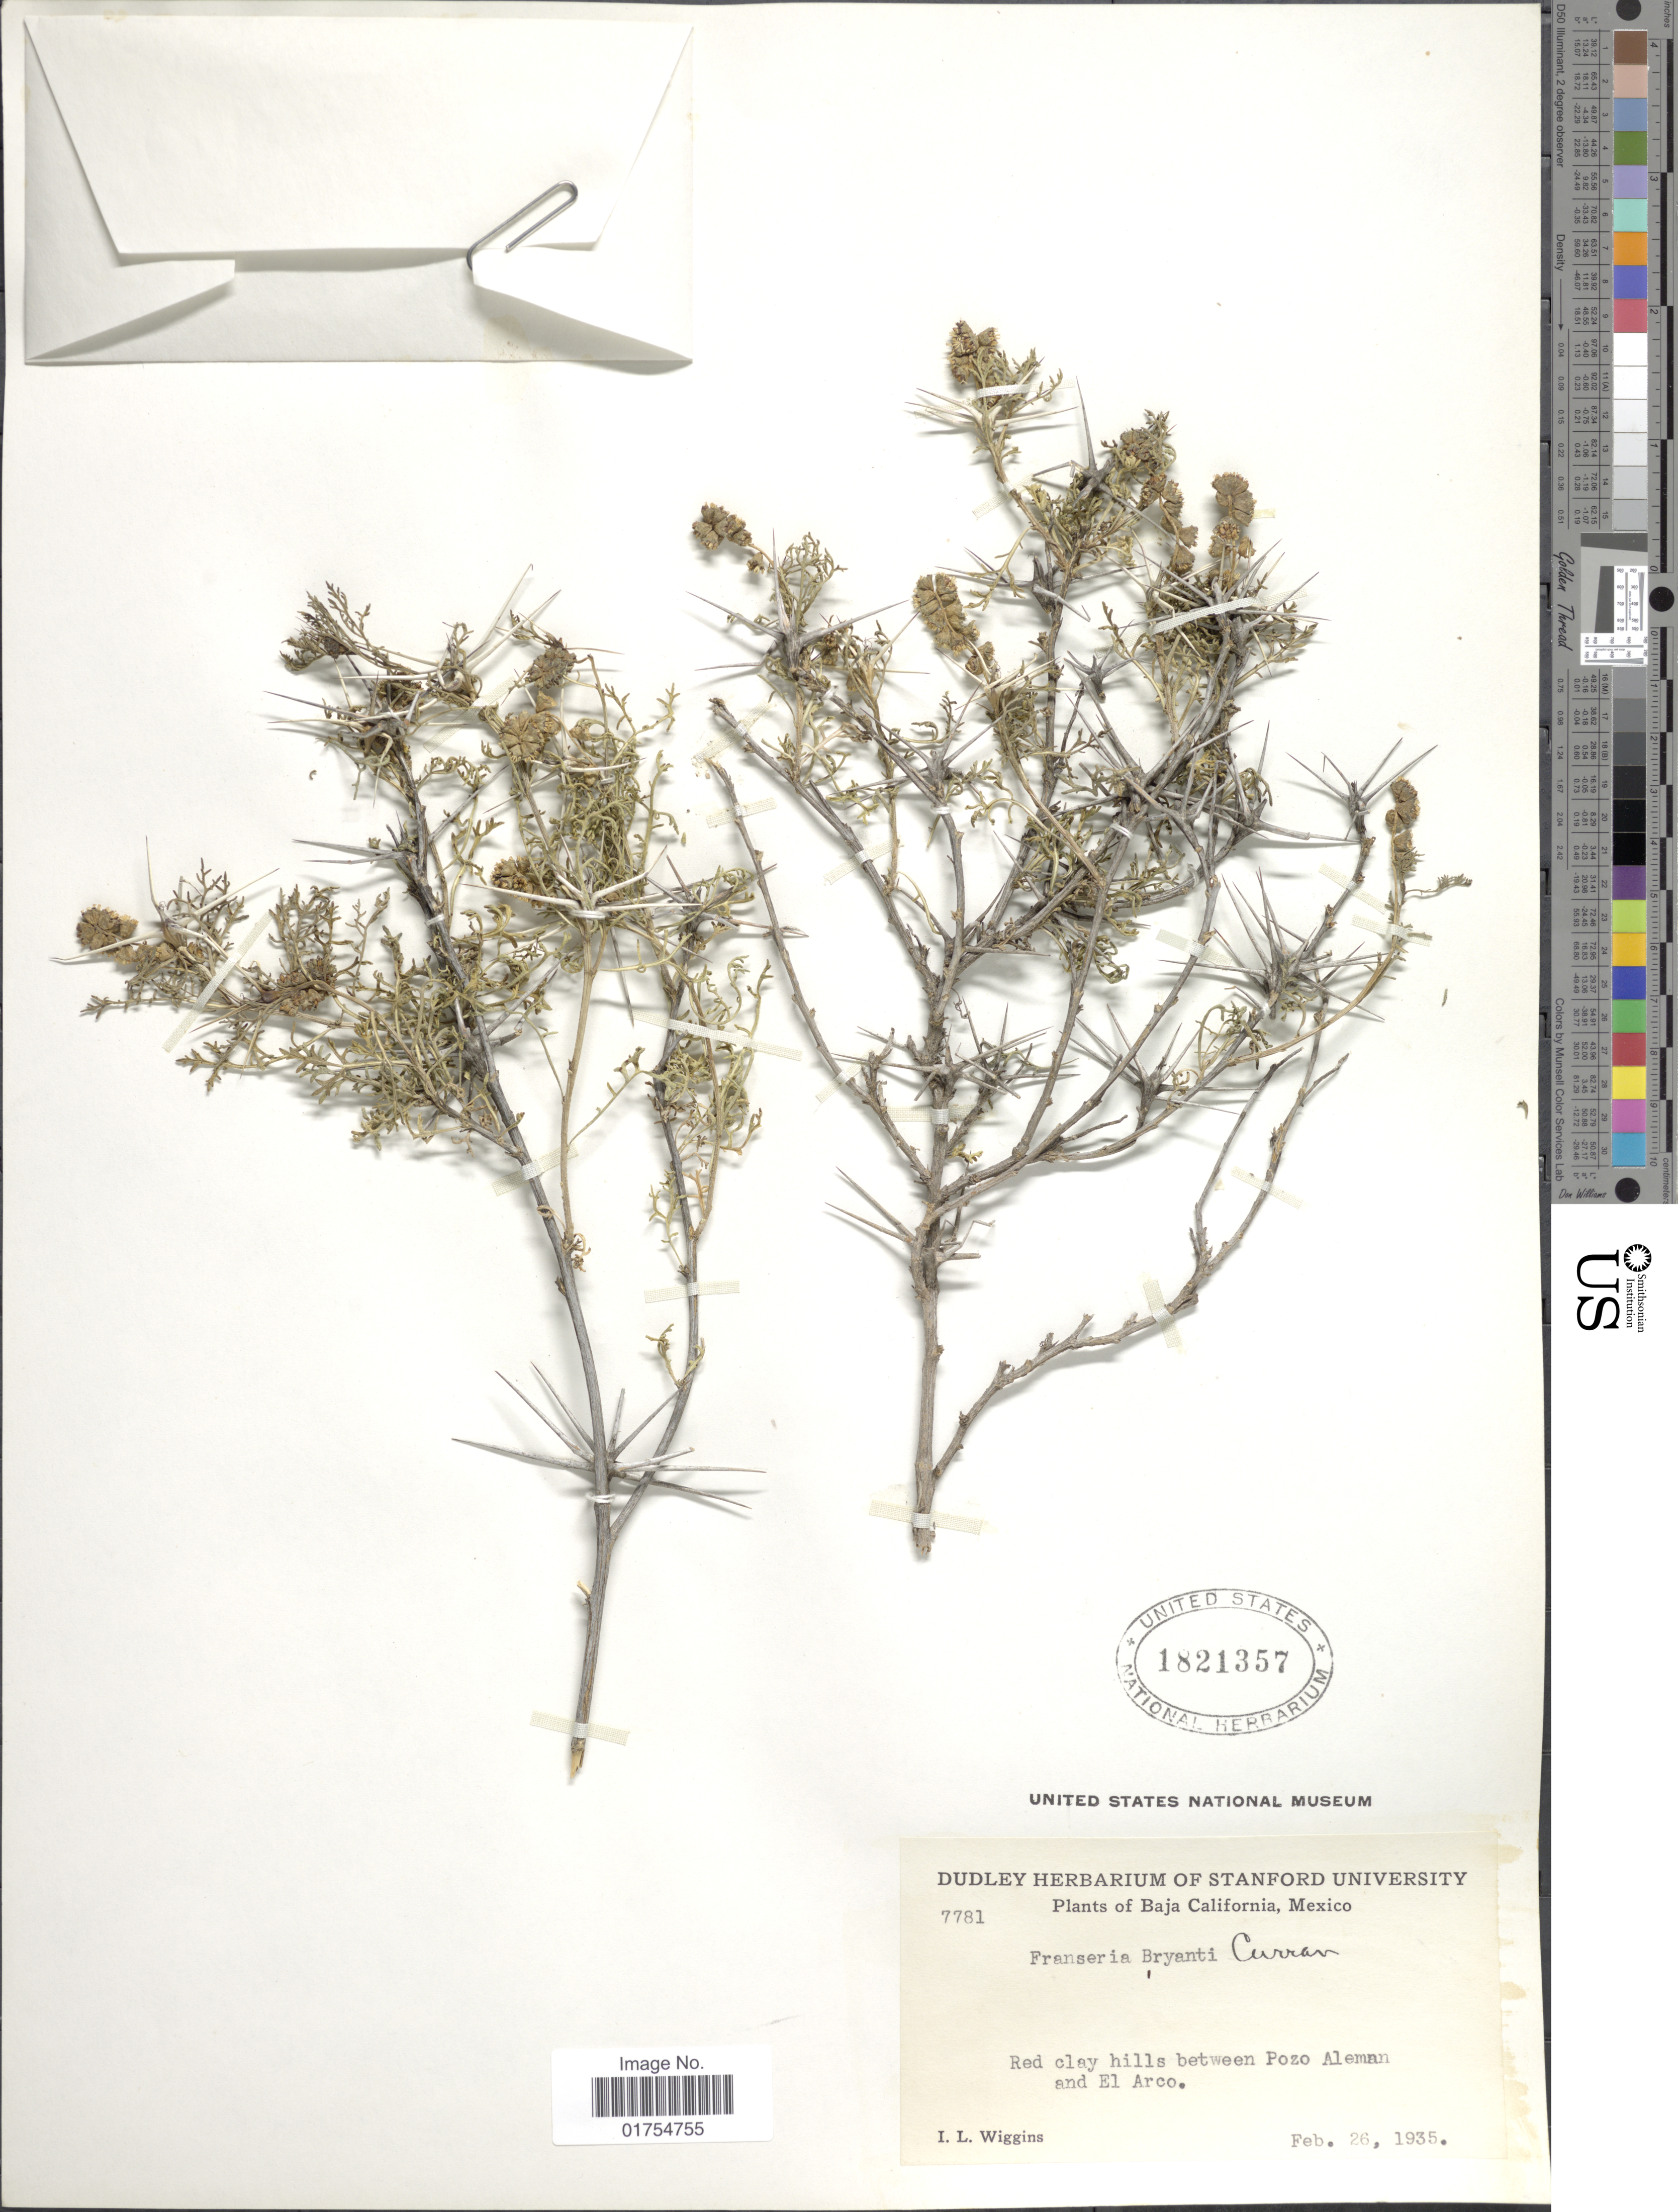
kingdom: Plantae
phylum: Tracheophyta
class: Magnoliopsida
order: Asterales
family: Asteraceae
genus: Franseria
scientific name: Franseria bryantii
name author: Curran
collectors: I. L. Wiggins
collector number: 7781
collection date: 1935-02-26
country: Mexico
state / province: Baja California Norte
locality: Hills between Pozo Aleman and El Arco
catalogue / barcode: US 1821357